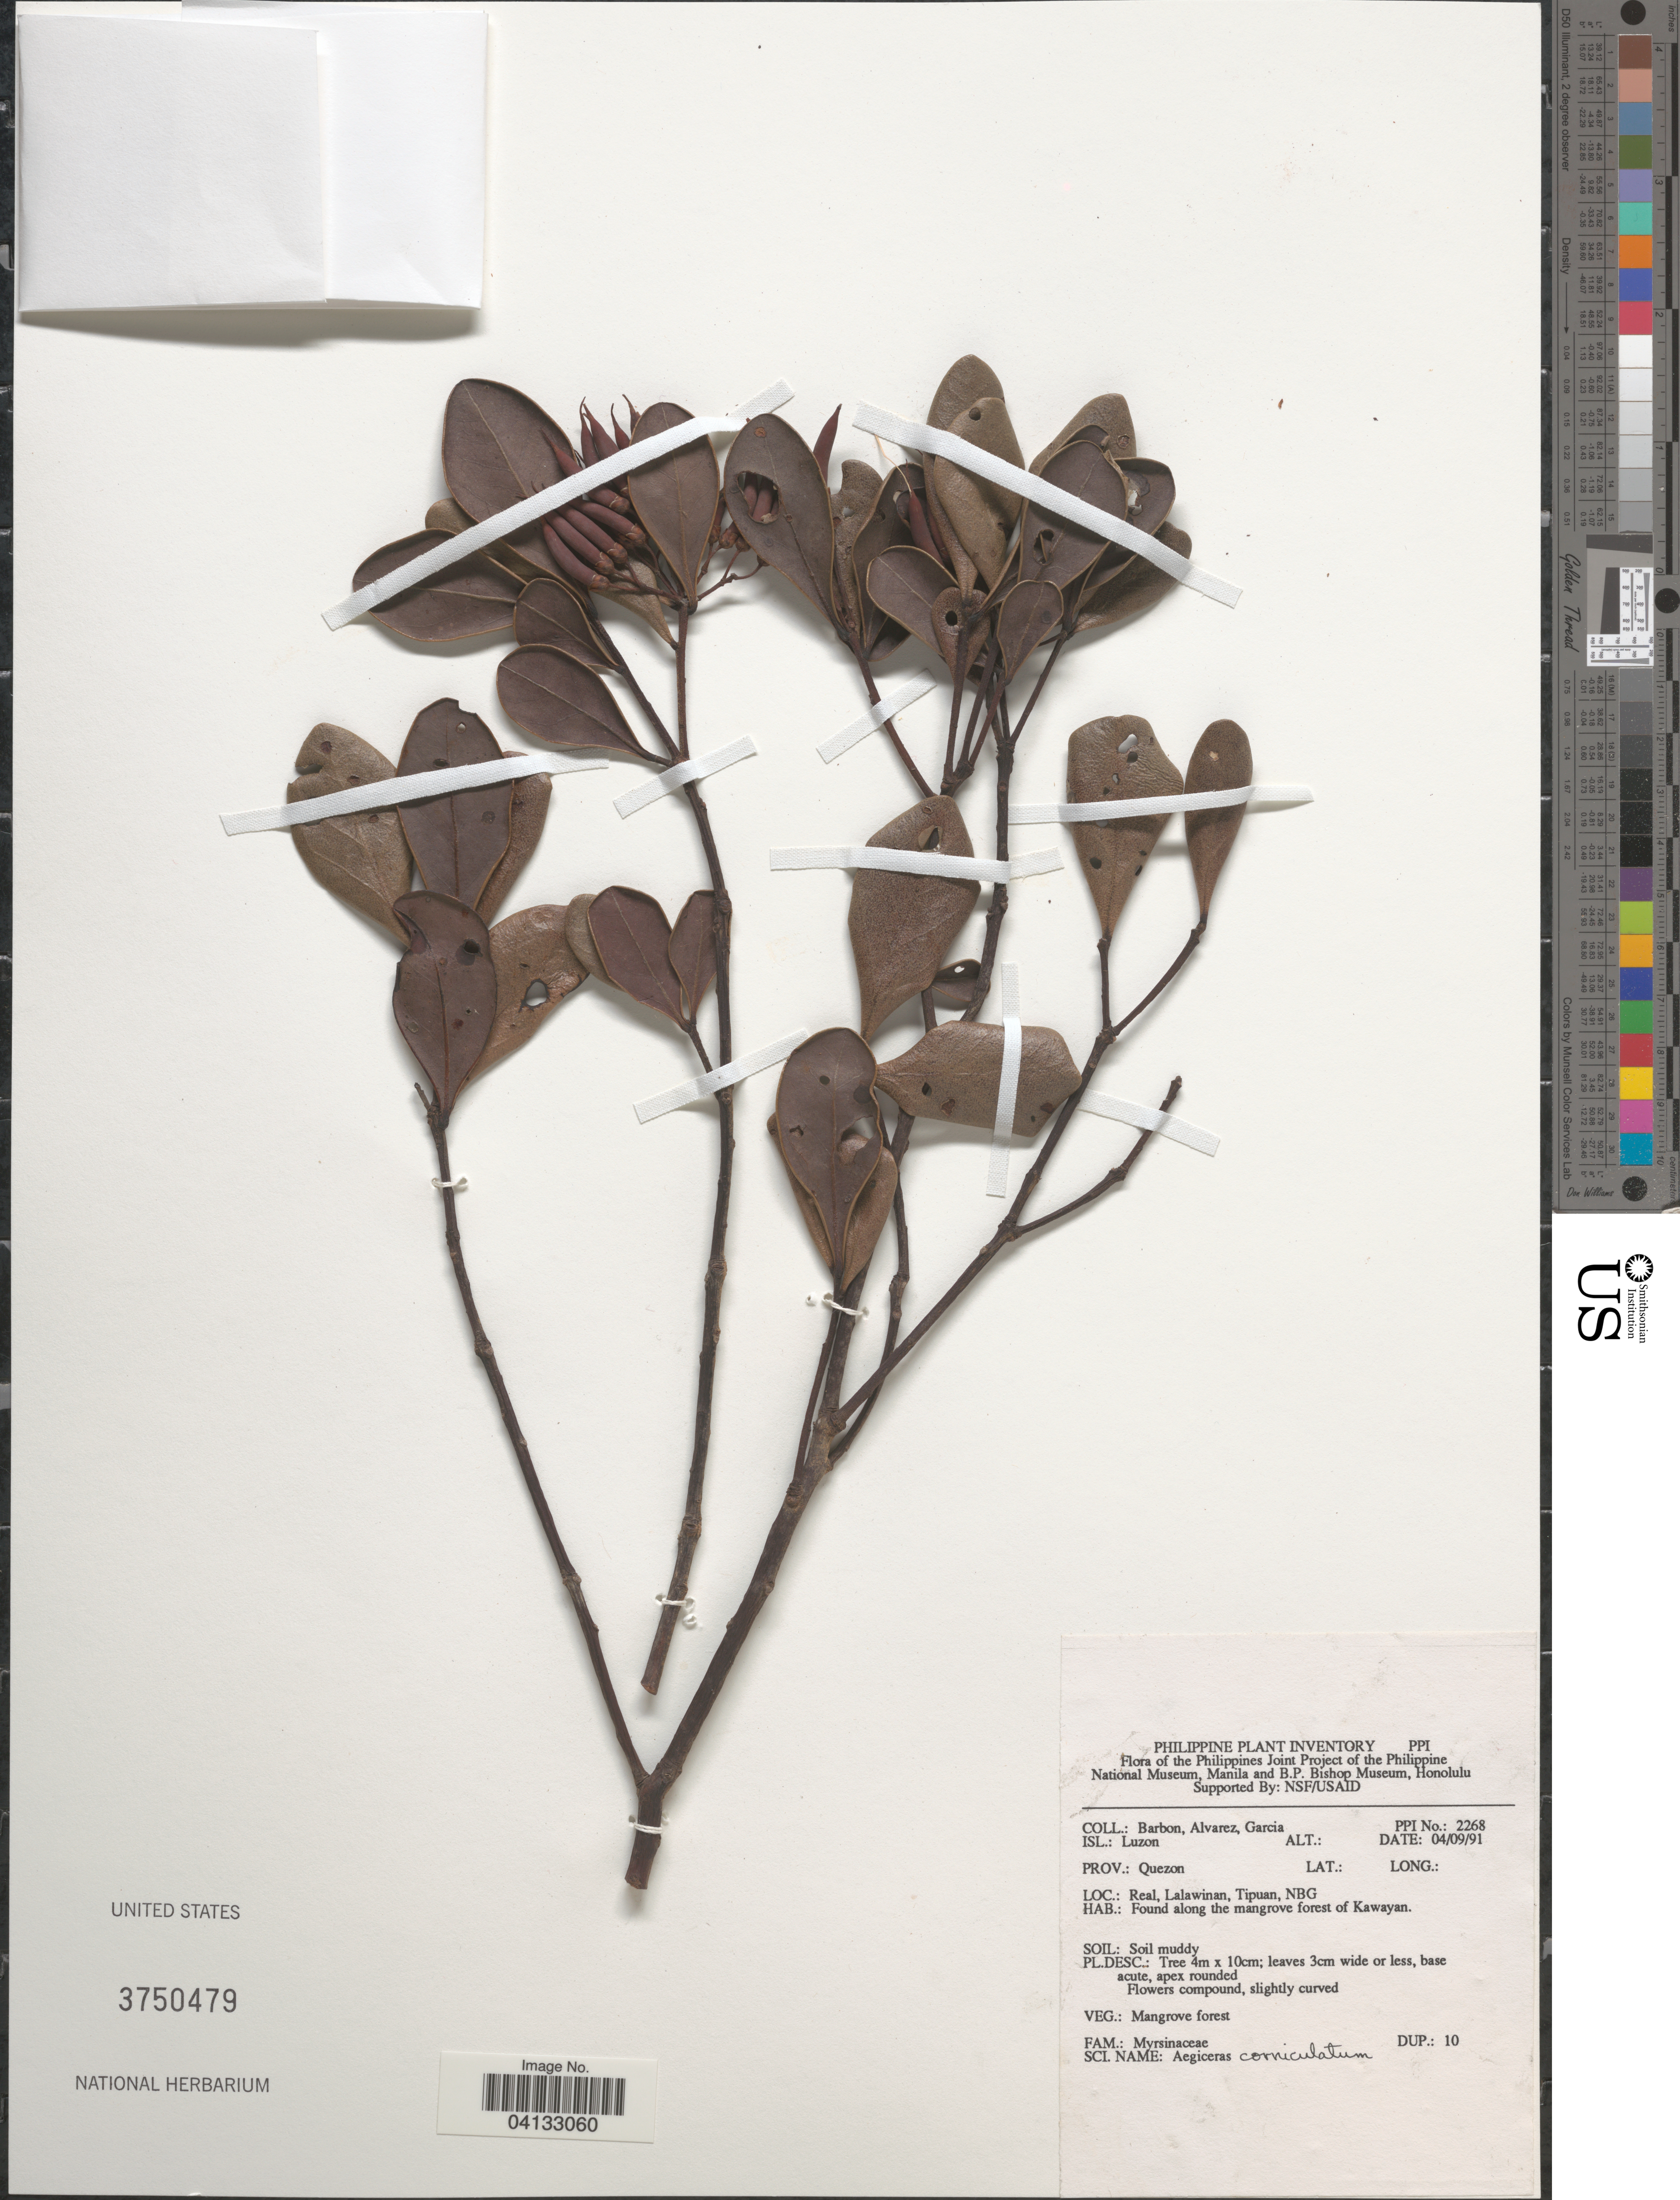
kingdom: Plantae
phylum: Tracheophyta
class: Magnoliopsida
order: Ericales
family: Primulaceae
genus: Aegiceras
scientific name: Aegiceras corniculatum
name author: (L.) Blanco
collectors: Barbon, -- Alvarez & H. Garcia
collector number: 2268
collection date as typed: Transcribed d/m/y: 4/9/91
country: Philippines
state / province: Calabarzon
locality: Isl.: Luzon. Prov.: Quezon. Real, Lalawinan, Tipuan, NBG. Found along the mangrove forest of Kawayan.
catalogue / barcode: US 3750479